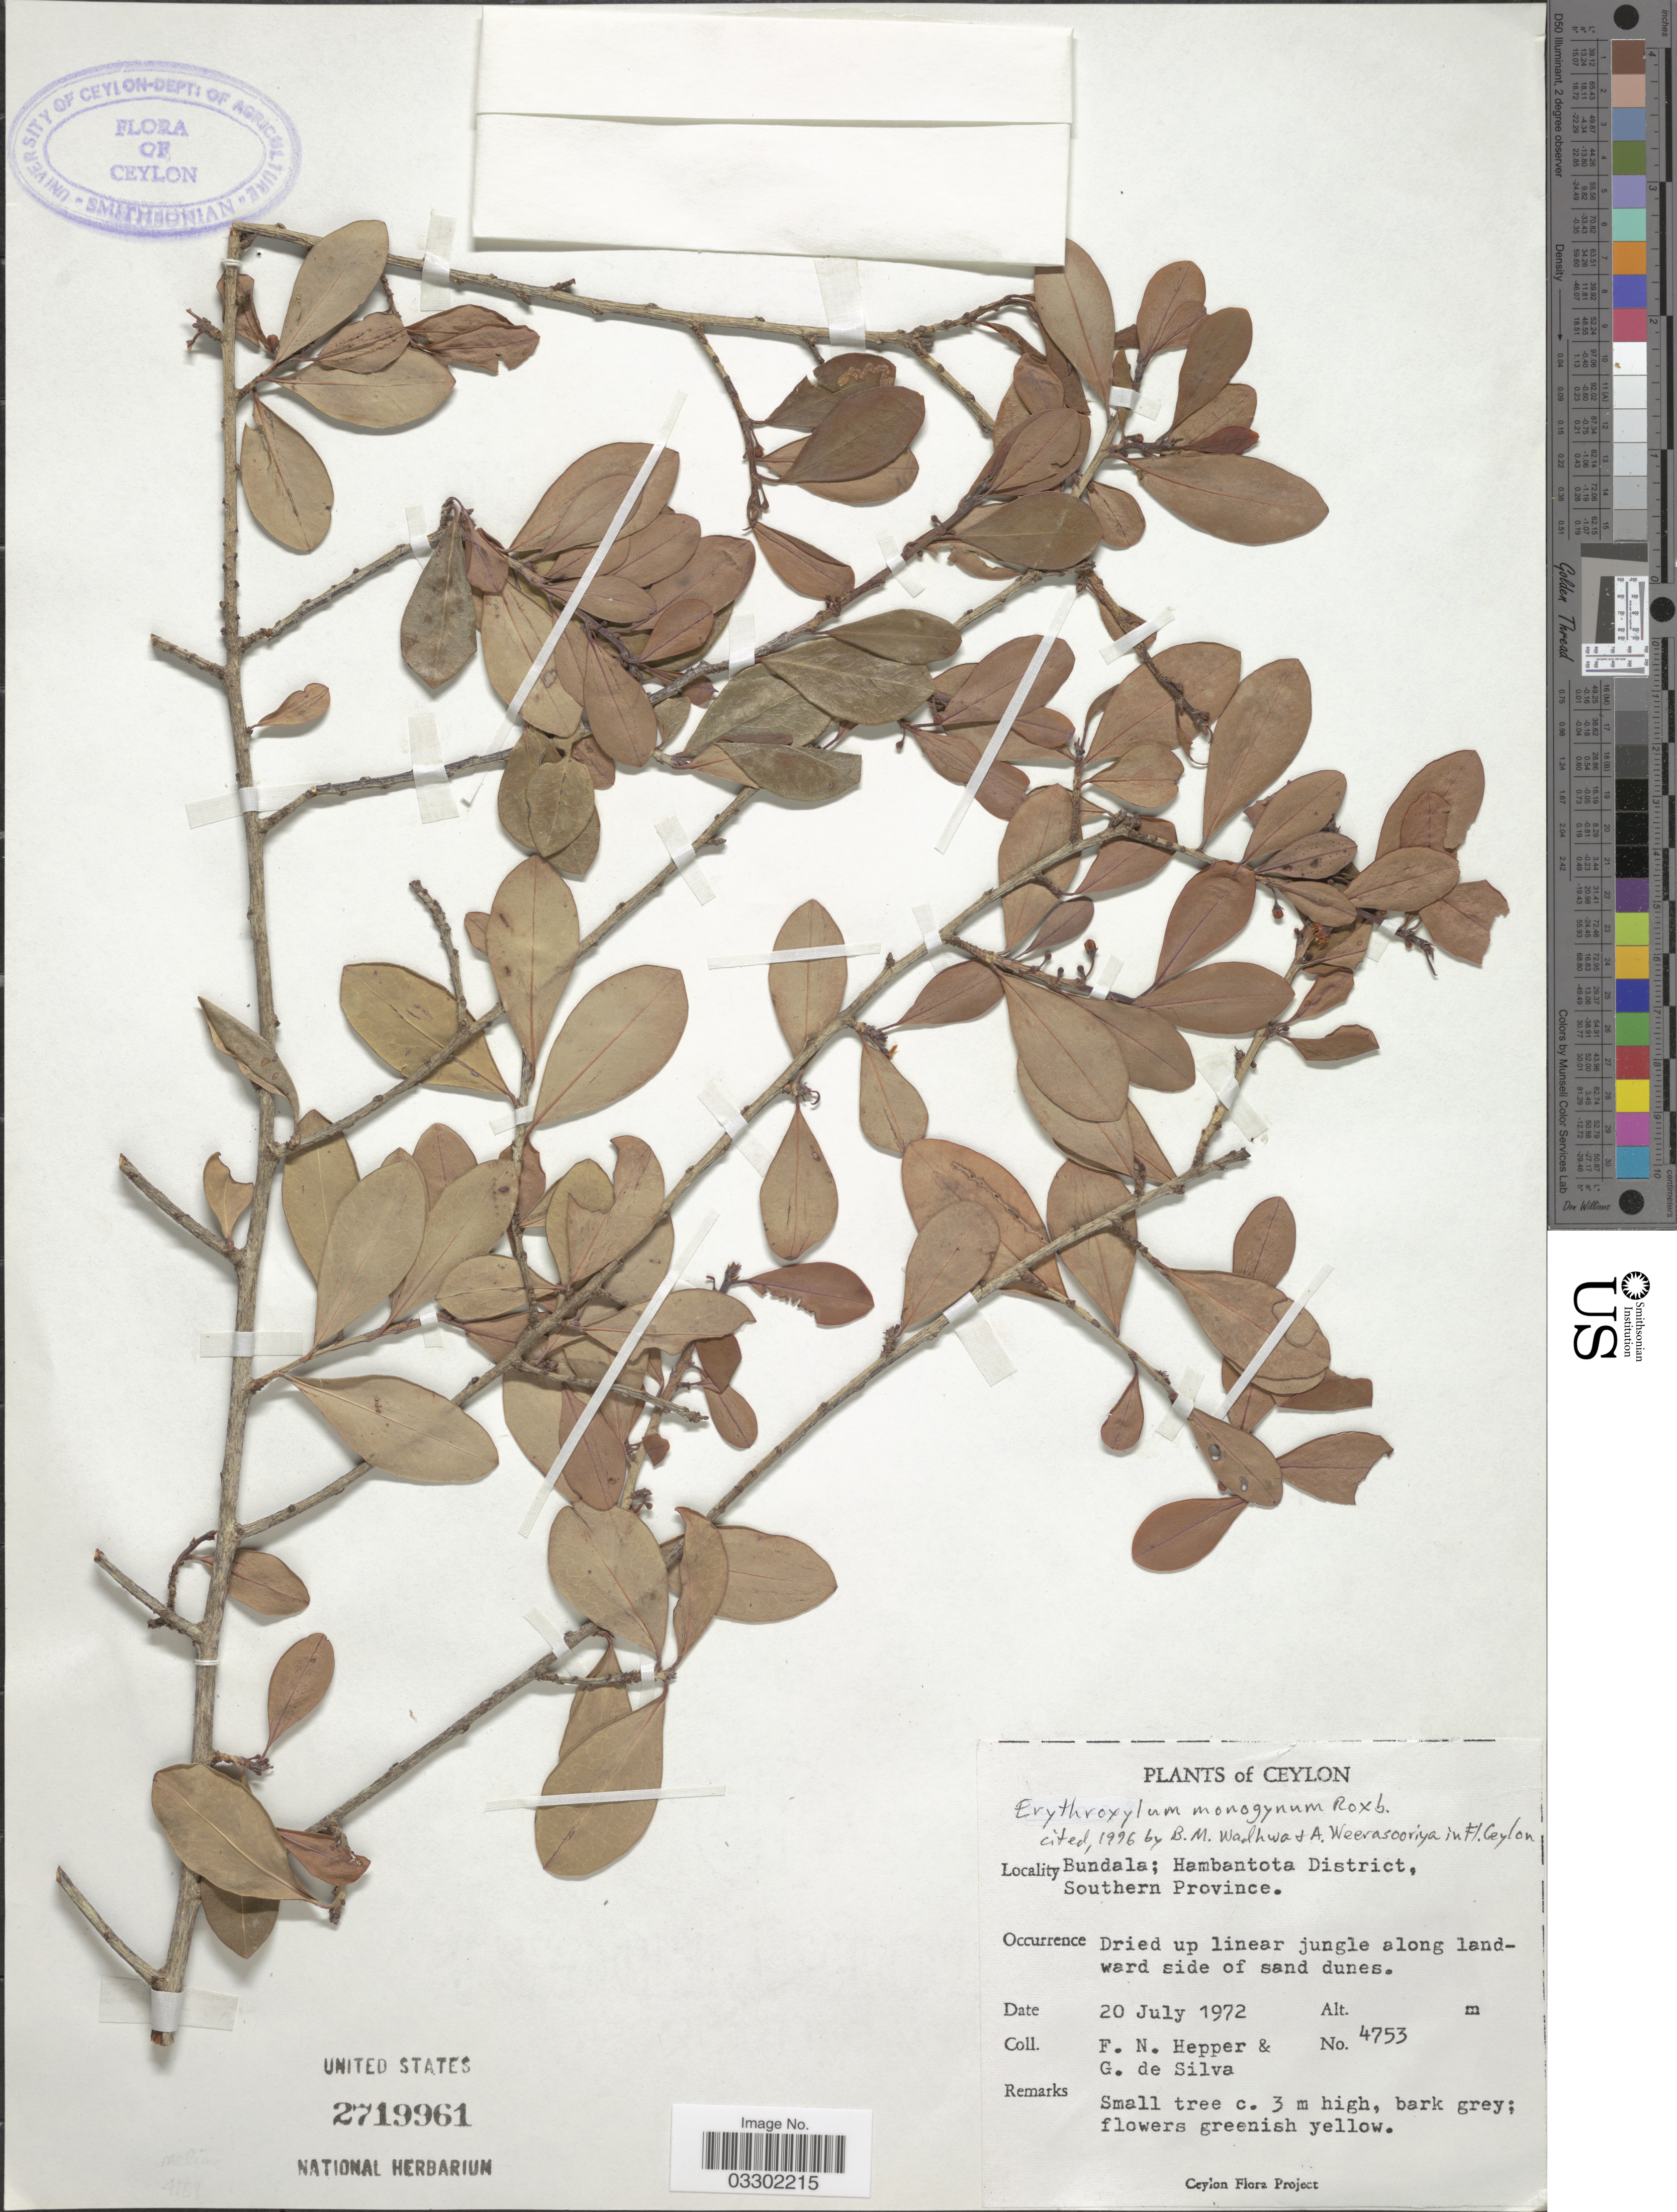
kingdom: Plantae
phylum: Tracheophyta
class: Magnoliopsida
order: Malpighiales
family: Erythroxylaceae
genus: Erythroxylum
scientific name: Erythroxylum monogynum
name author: Roxb.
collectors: F. Hepper & G. De Silva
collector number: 4753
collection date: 1972-07-20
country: Sri Lanka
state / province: Southern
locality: Ceylon, Bundala; Hambantota District.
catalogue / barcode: US 2719961